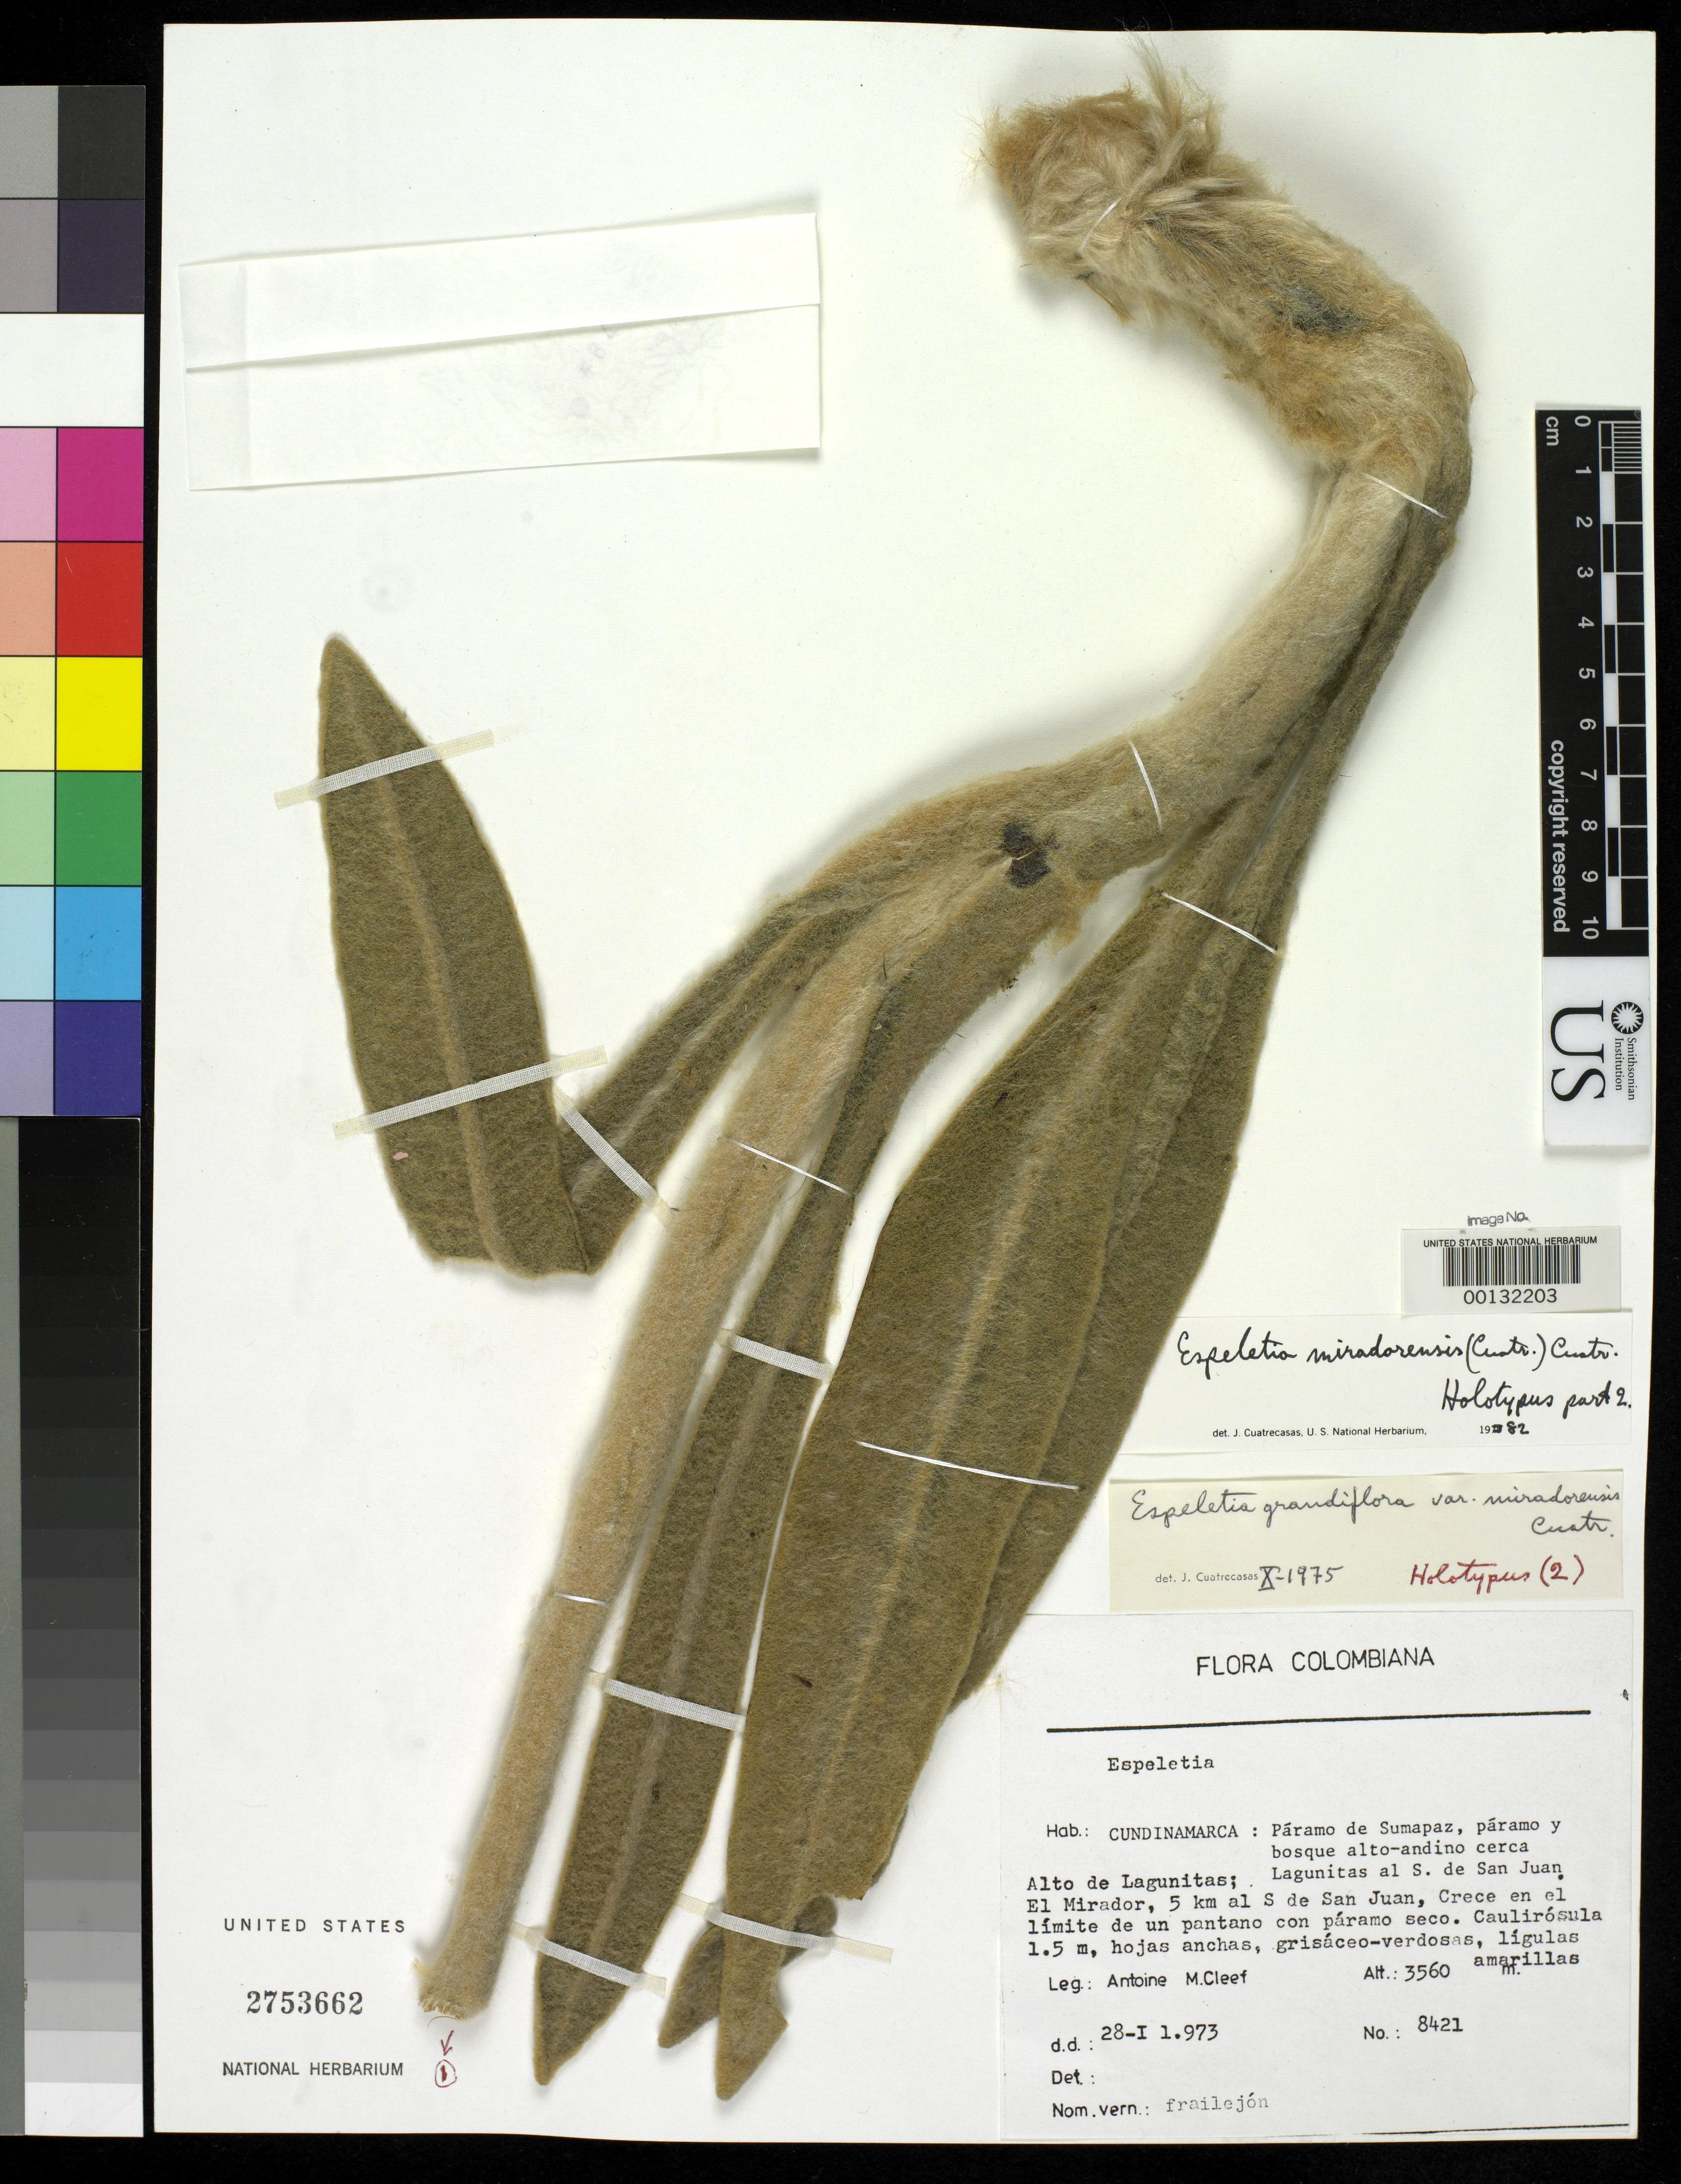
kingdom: Plantae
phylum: Tracheophyta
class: Magnoliopsida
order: Asterales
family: Asteraceae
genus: Espeletia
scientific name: Espeletia grandiflora var. miradorensis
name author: Cuatrec.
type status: Holotype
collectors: A. M. Cleef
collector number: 8421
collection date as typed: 28 Jan 1973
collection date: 1973-01-28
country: Colombia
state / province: Cundinamarca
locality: Páramo de Sumapaz, Cerca Alto de Lagunitas, Lagunitas S de San Juan, El Mirador, 5 km S de San Juan. [Páramo de Sumapaz, near Alto de Lagunitas (?), Lagunitas (little lagoons?) S of San Juan, El Mirador (the ov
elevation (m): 3560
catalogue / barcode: US 2753662